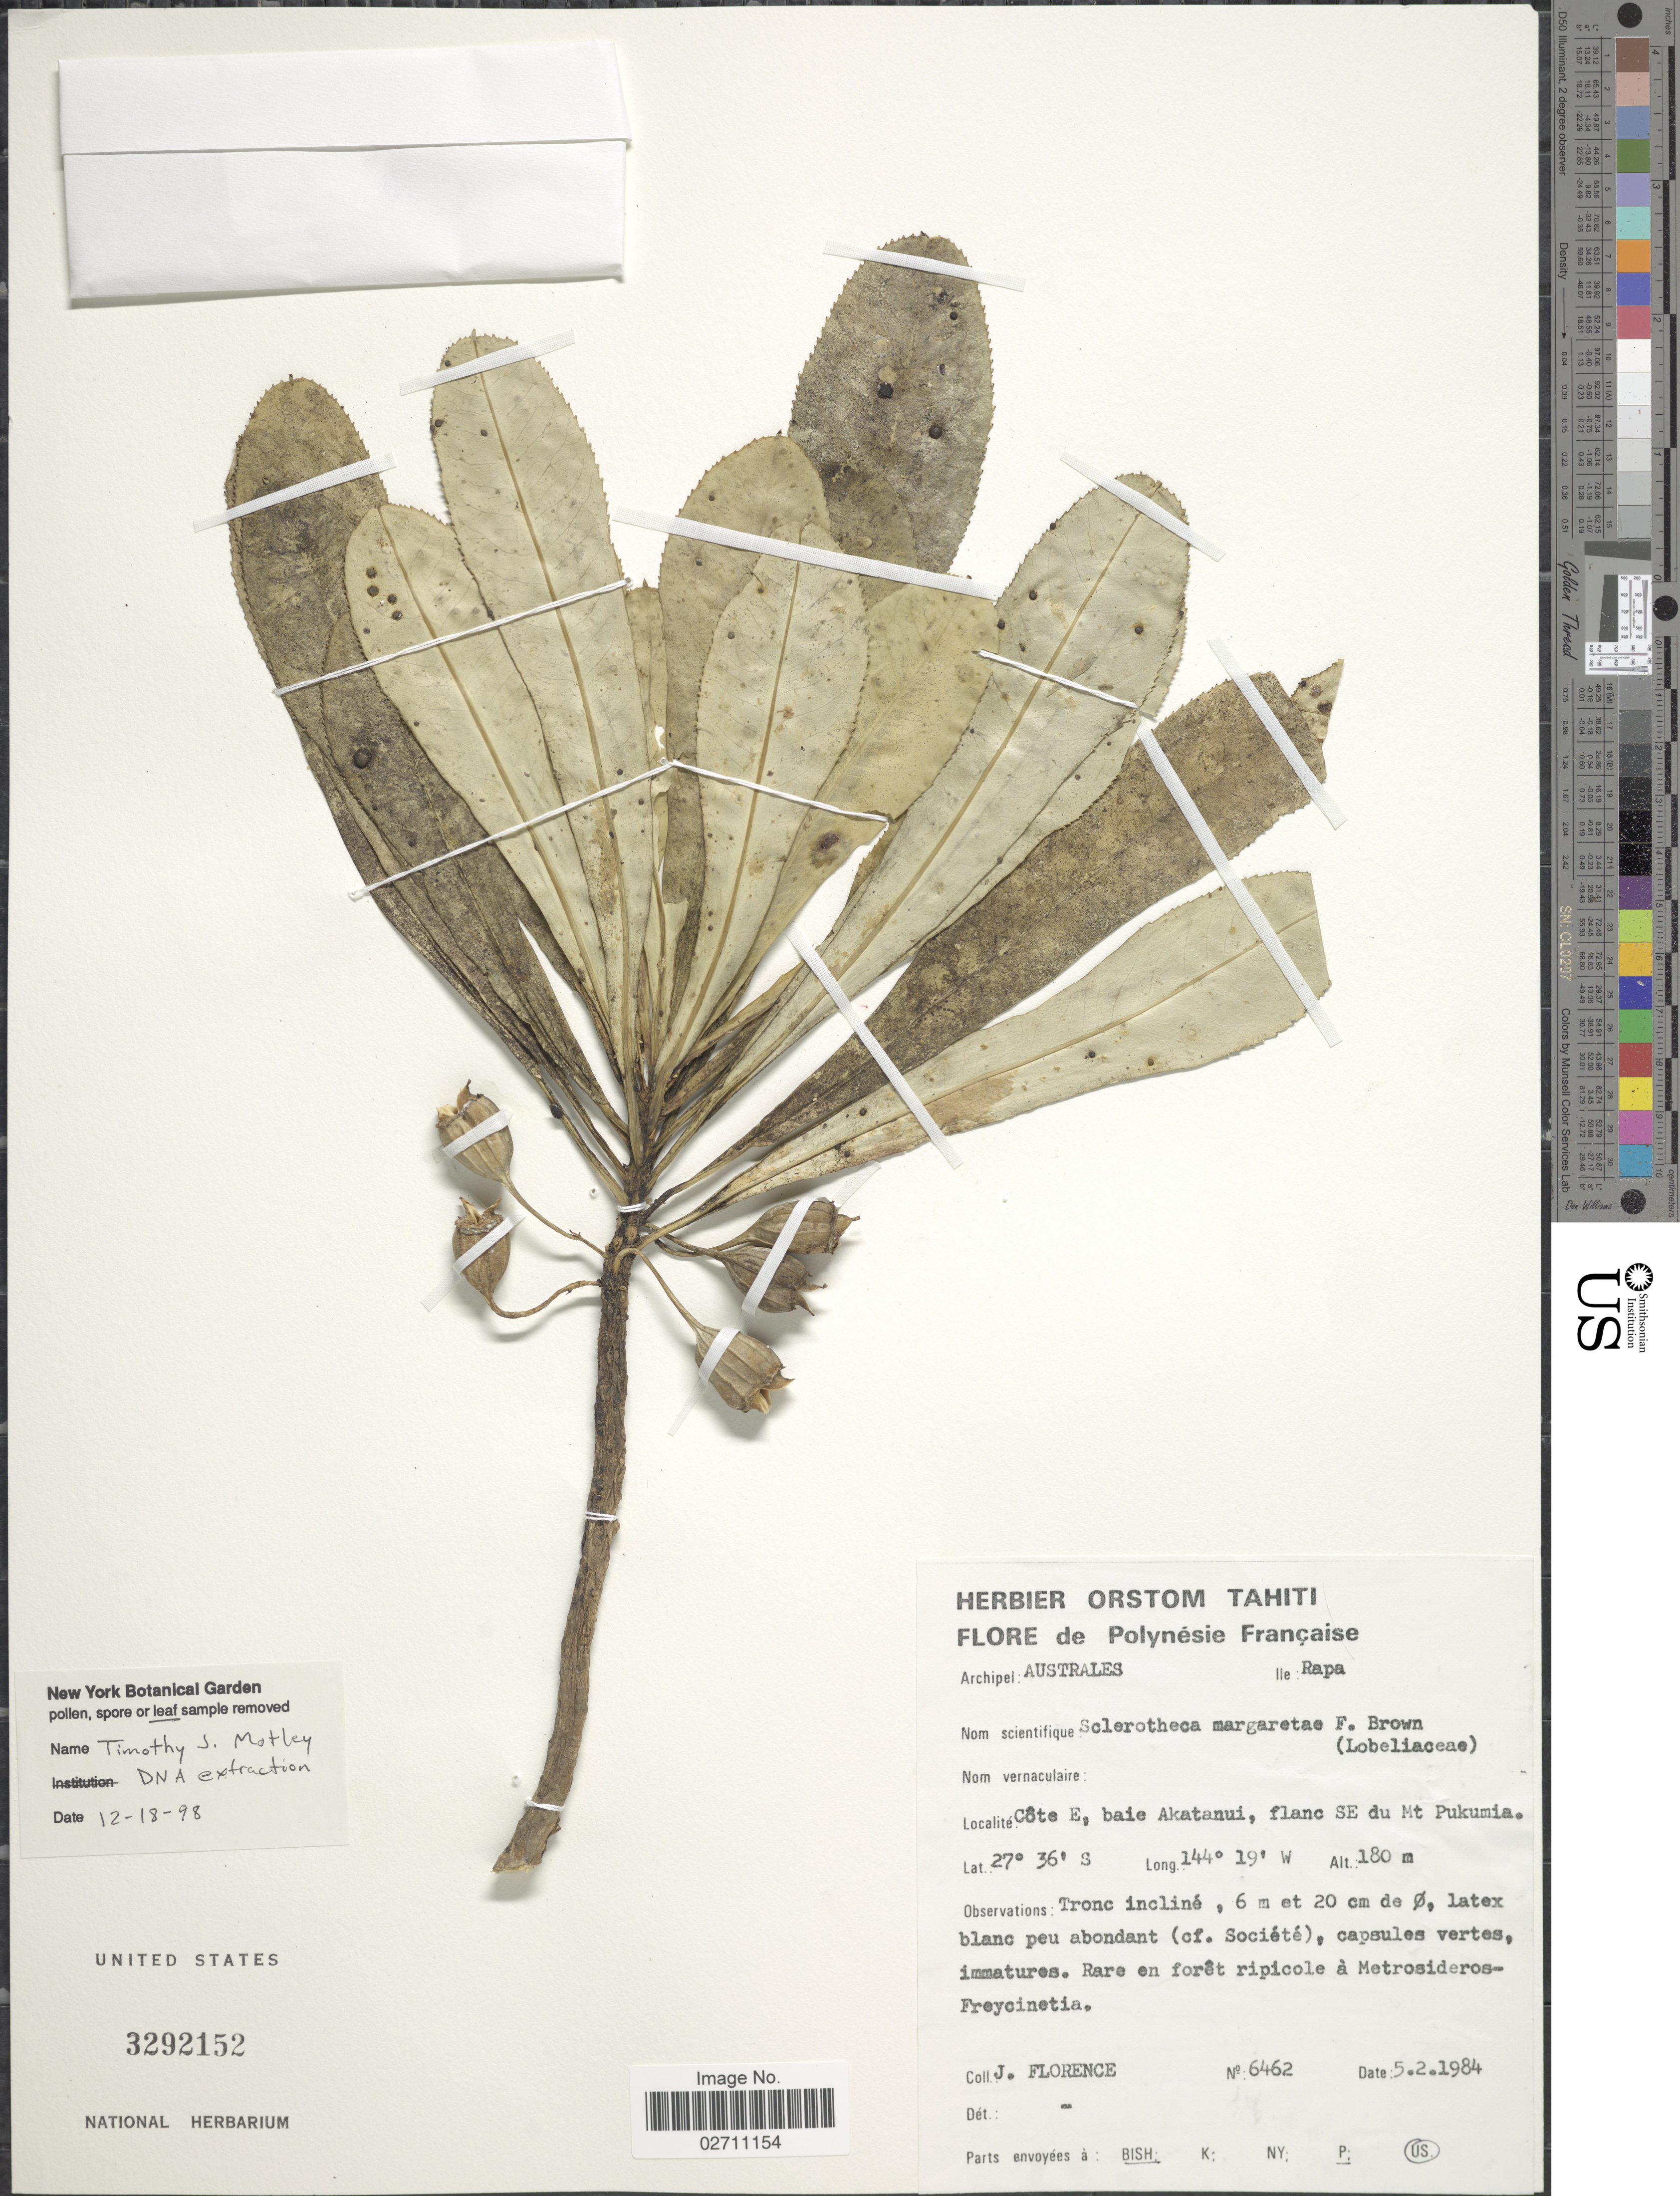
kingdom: Plantae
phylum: Tracheophyta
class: Magnoliopsida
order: Asterales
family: Campanulaceae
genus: Apetahia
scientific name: Apetahia margaretae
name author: (F. Br.) E. Wimm.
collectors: J. Florence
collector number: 6462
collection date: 1984-02-05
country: French Polynesia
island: Rapa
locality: Archipel: Australes, Ile: Rapa, Cote E, baie Akatanui, flanc SE du Mt Pukumia.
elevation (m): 180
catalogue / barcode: US 3292152